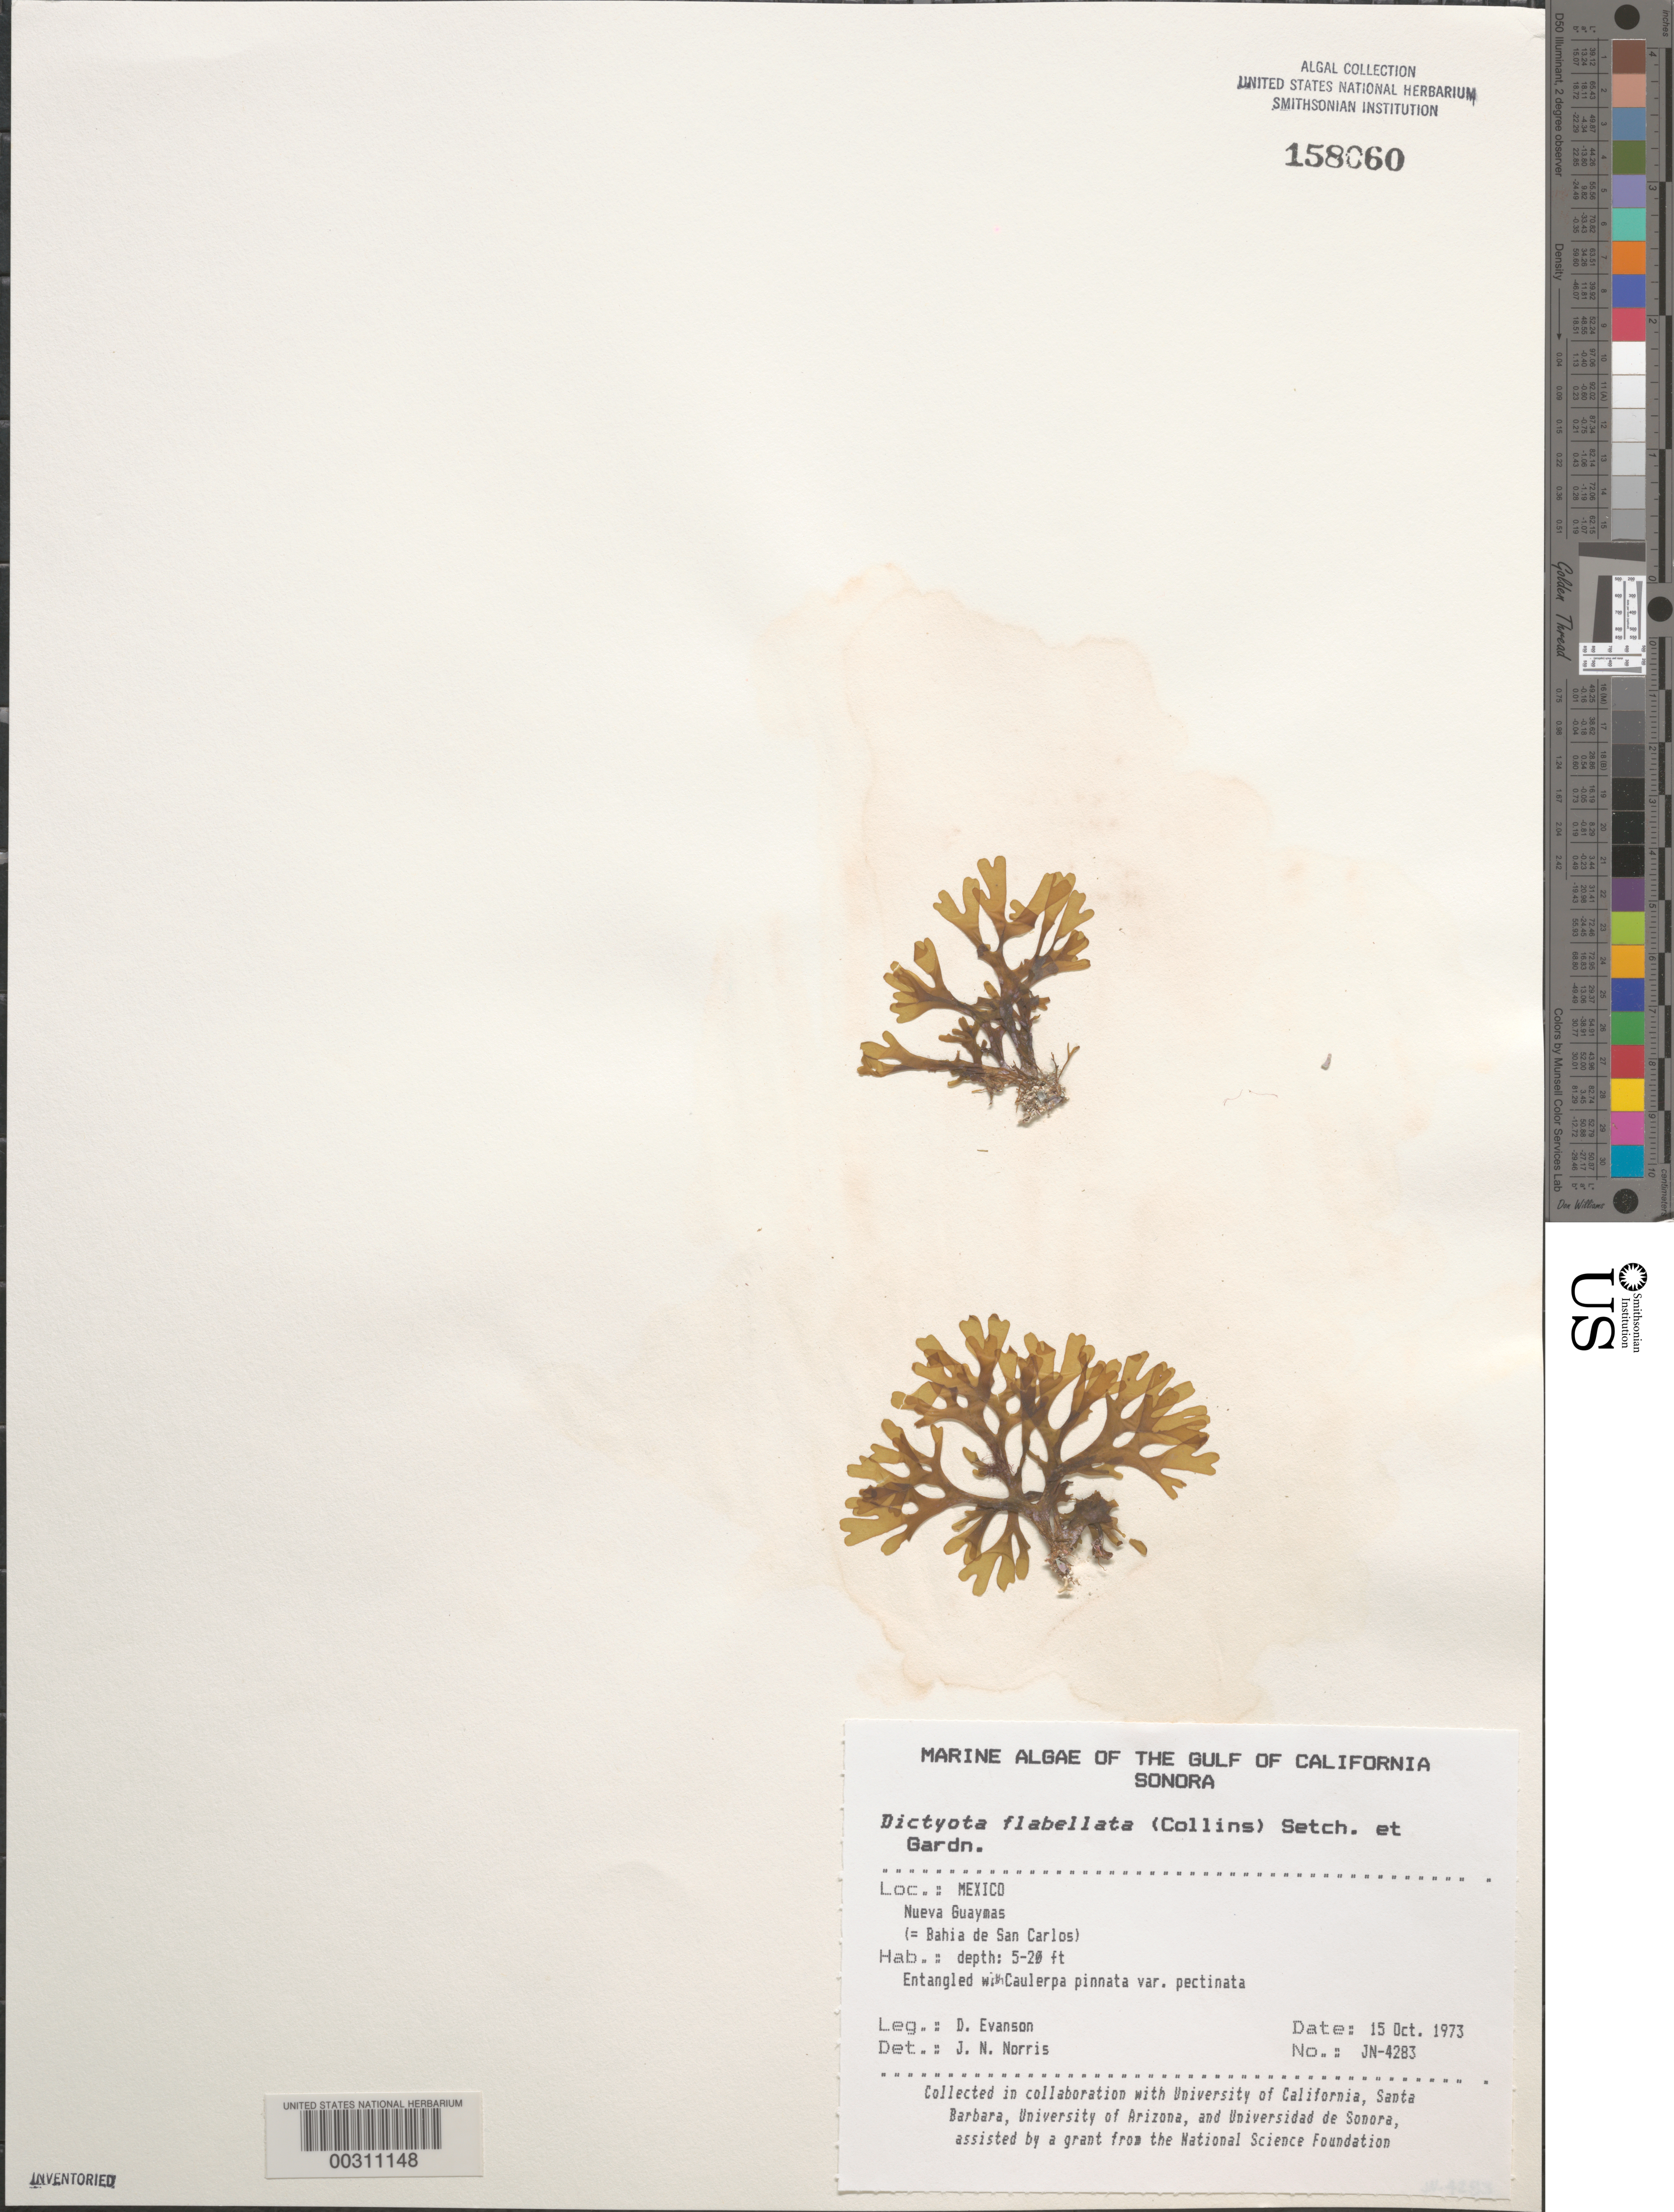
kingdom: Chromista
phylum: Ochrophyta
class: Phaeophyceae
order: Dictyotales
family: Dictyotaceae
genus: Dictyota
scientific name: Dictyota flabellata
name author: (Collins) Setch. & N.L. Gardner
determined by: Norris, James N.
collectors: D. Evensen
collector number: JN-4283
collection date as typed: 15 Oct 1973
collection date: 1973-10-15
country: Mexico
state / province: Sonora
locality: Nueva Guaymas (Bahia de San Carlos)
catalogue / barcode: US 158060